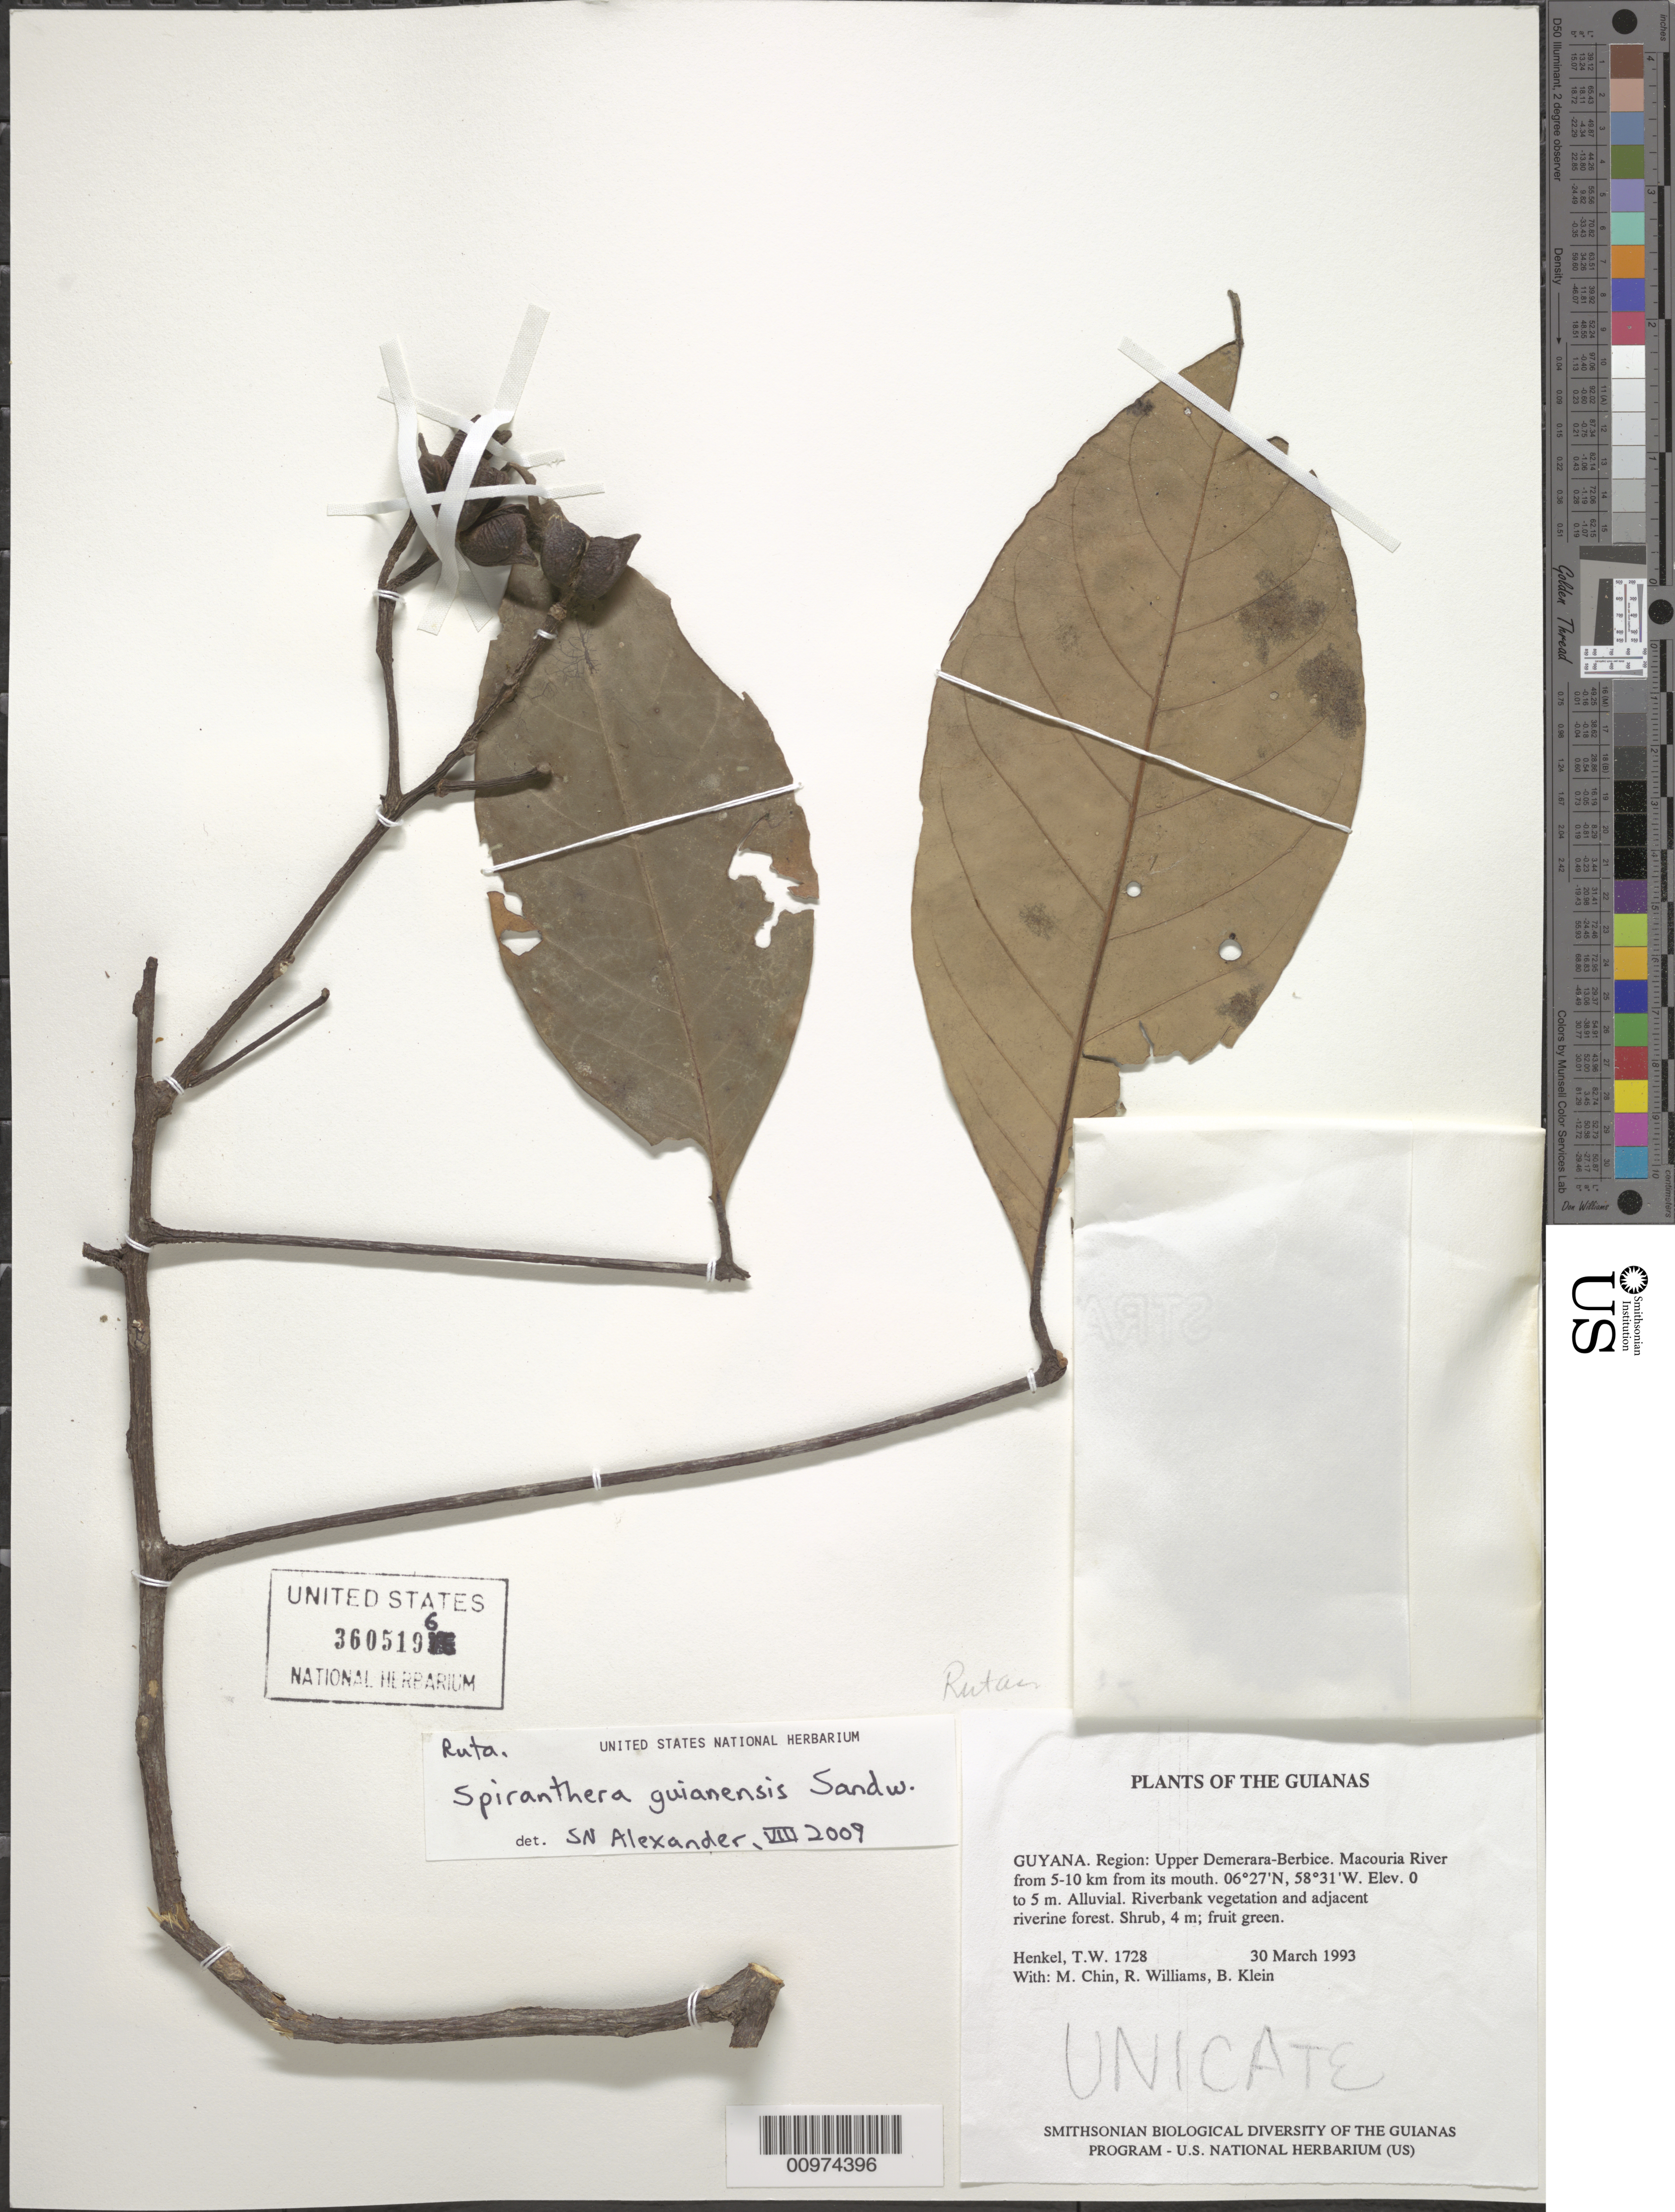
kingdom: Plantae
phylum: Tracheophyta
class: Magnoliopsida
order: Sapindales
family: Rutaceae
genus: Spiranthera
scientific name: Spiranthera guianensis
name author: Sandwith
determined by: Alexander, S. N.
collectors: T. Henkel, M. Chin, R. Williams & B. Klein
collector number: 1728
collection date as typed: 30 March 1993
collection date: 1993-03-30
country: Guyana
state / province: U. Demerara-Berbice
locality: Macouria River from 5-10 km from its mouth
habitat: Alluvial. Riverbank vegetation and adjacent riverine forest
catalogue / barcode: US 3605196